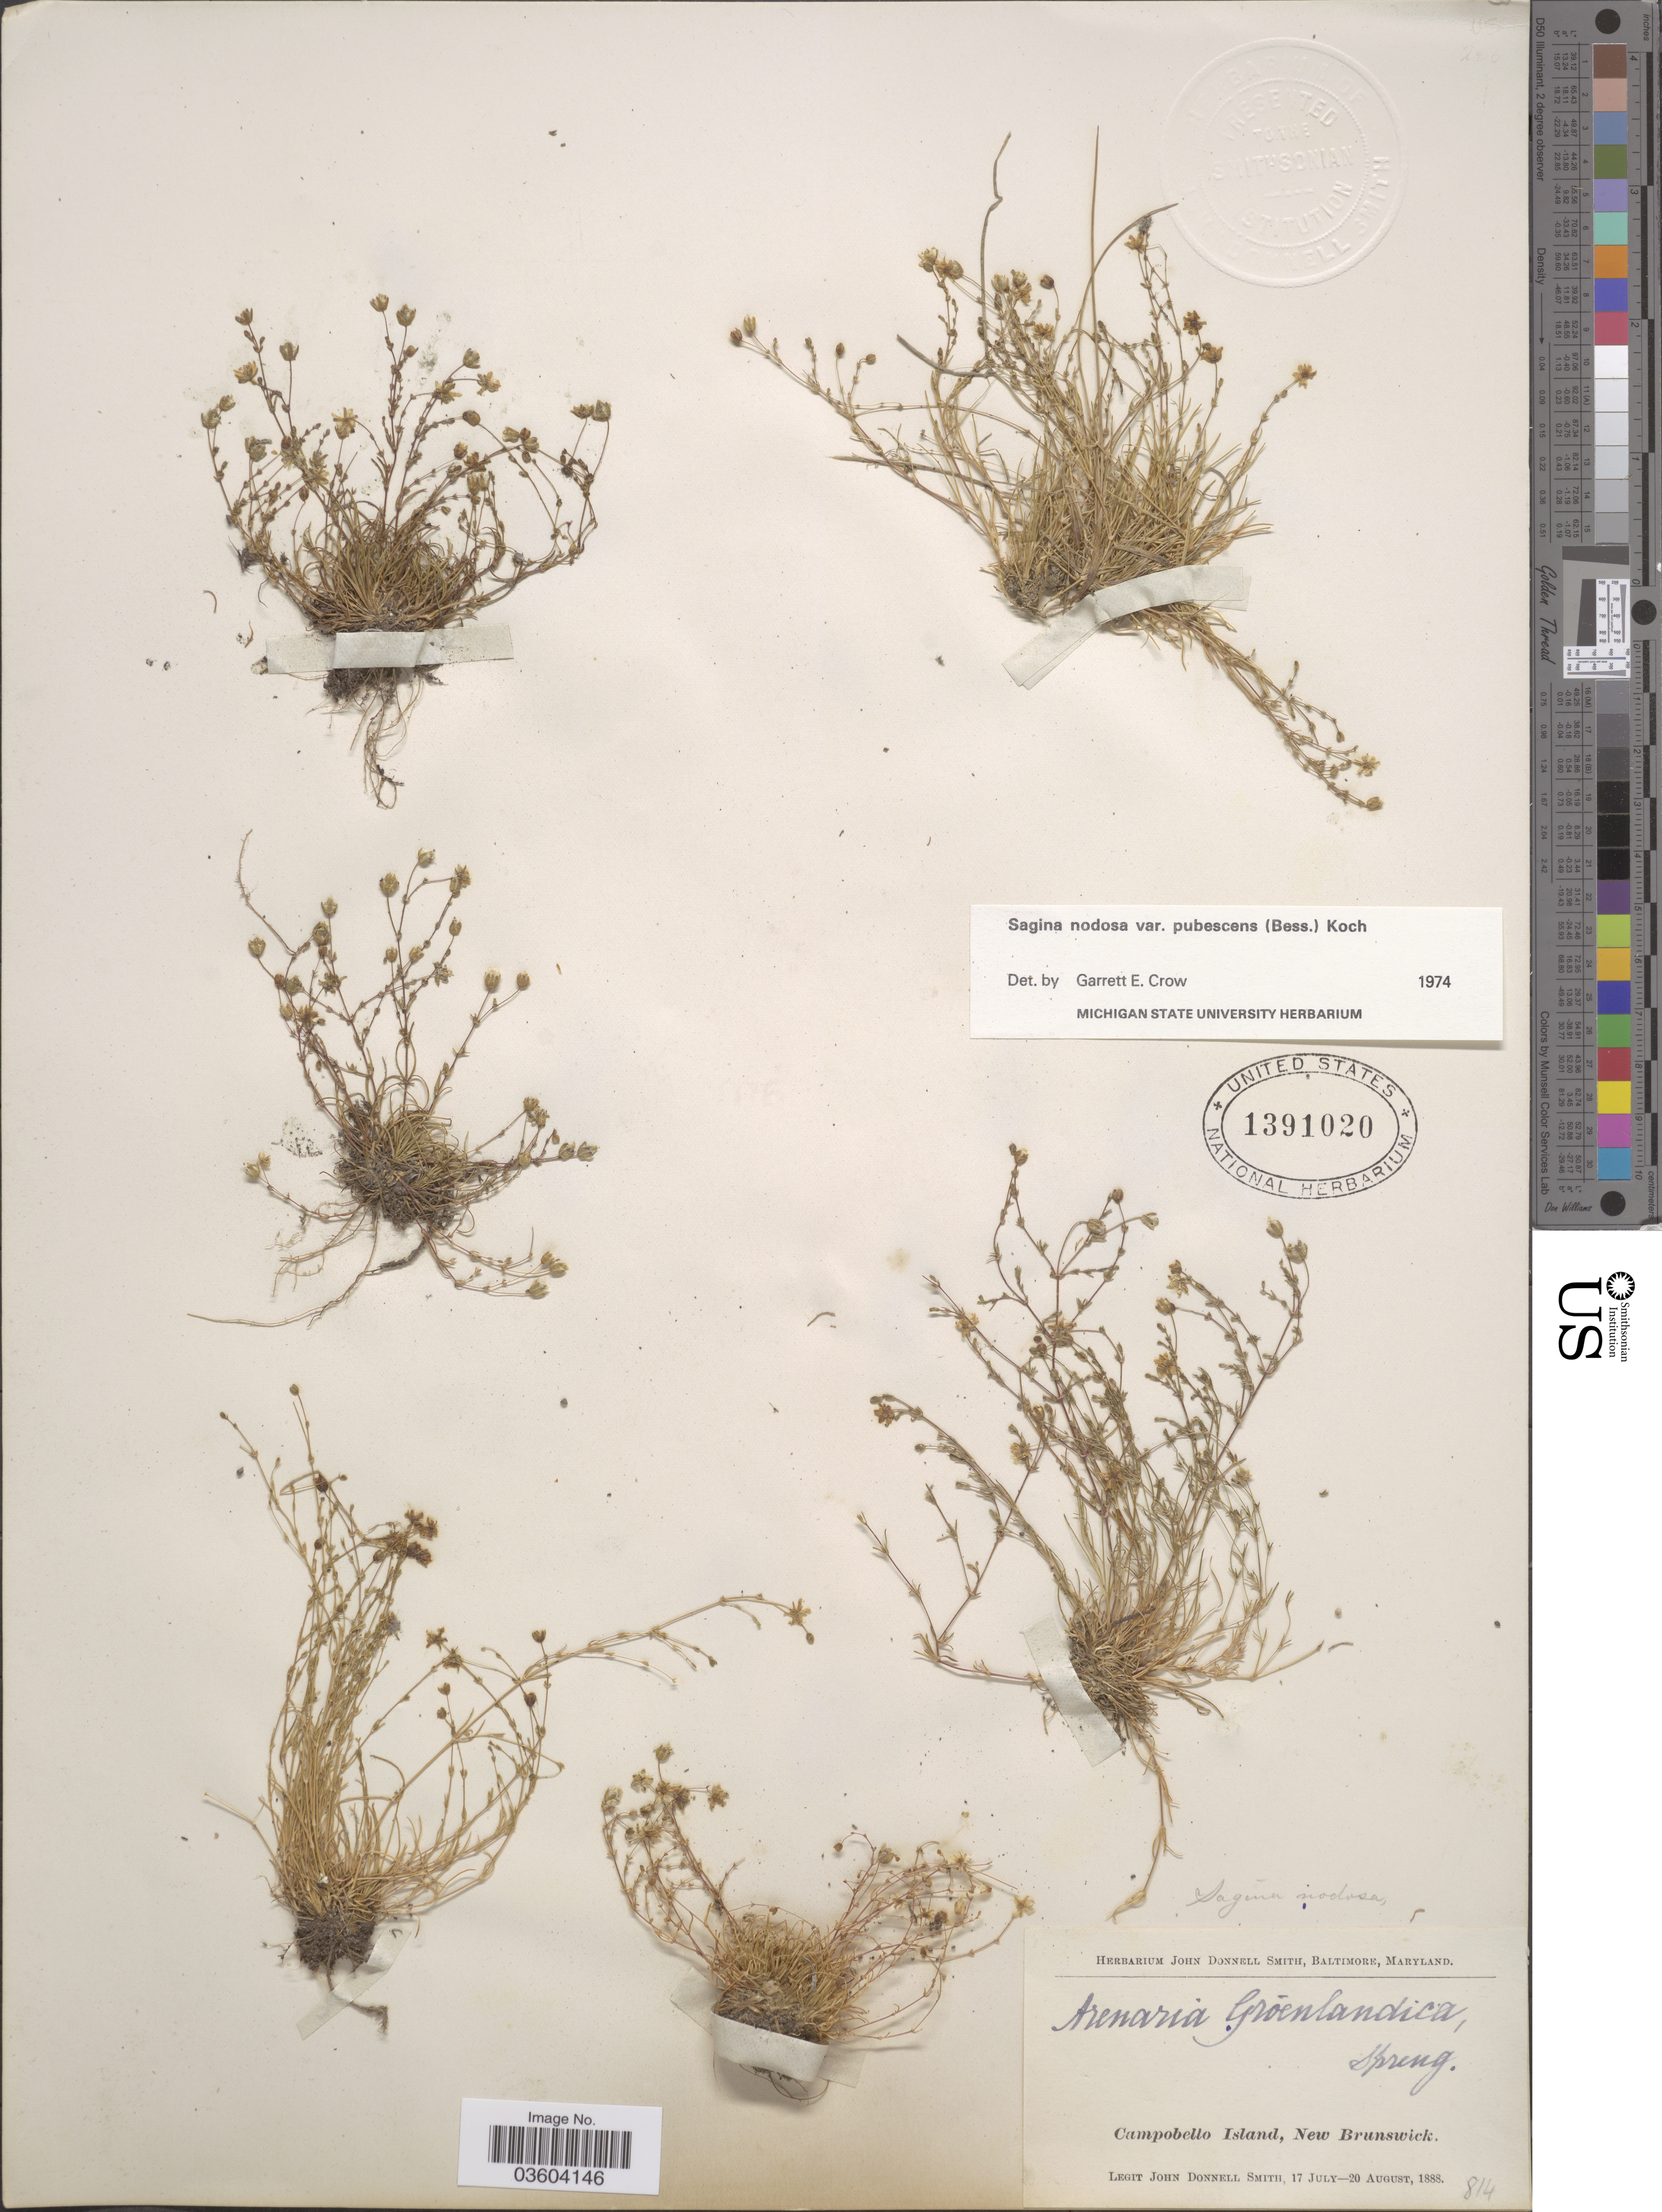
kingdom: Plantae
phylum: Tracheophyta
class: Magnoliopsida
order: Caryophyllales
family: Caryophyllaceae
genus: Sagina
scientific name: Sagina nodosa var. pubescens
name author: Mert. & W.D.J. Koch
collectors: J. Donnell Smith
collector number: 814?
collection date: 1888-07-17/1888-08-20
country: Canada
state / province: New Brunswick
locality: Campobello Island.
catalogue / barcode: US 1391020